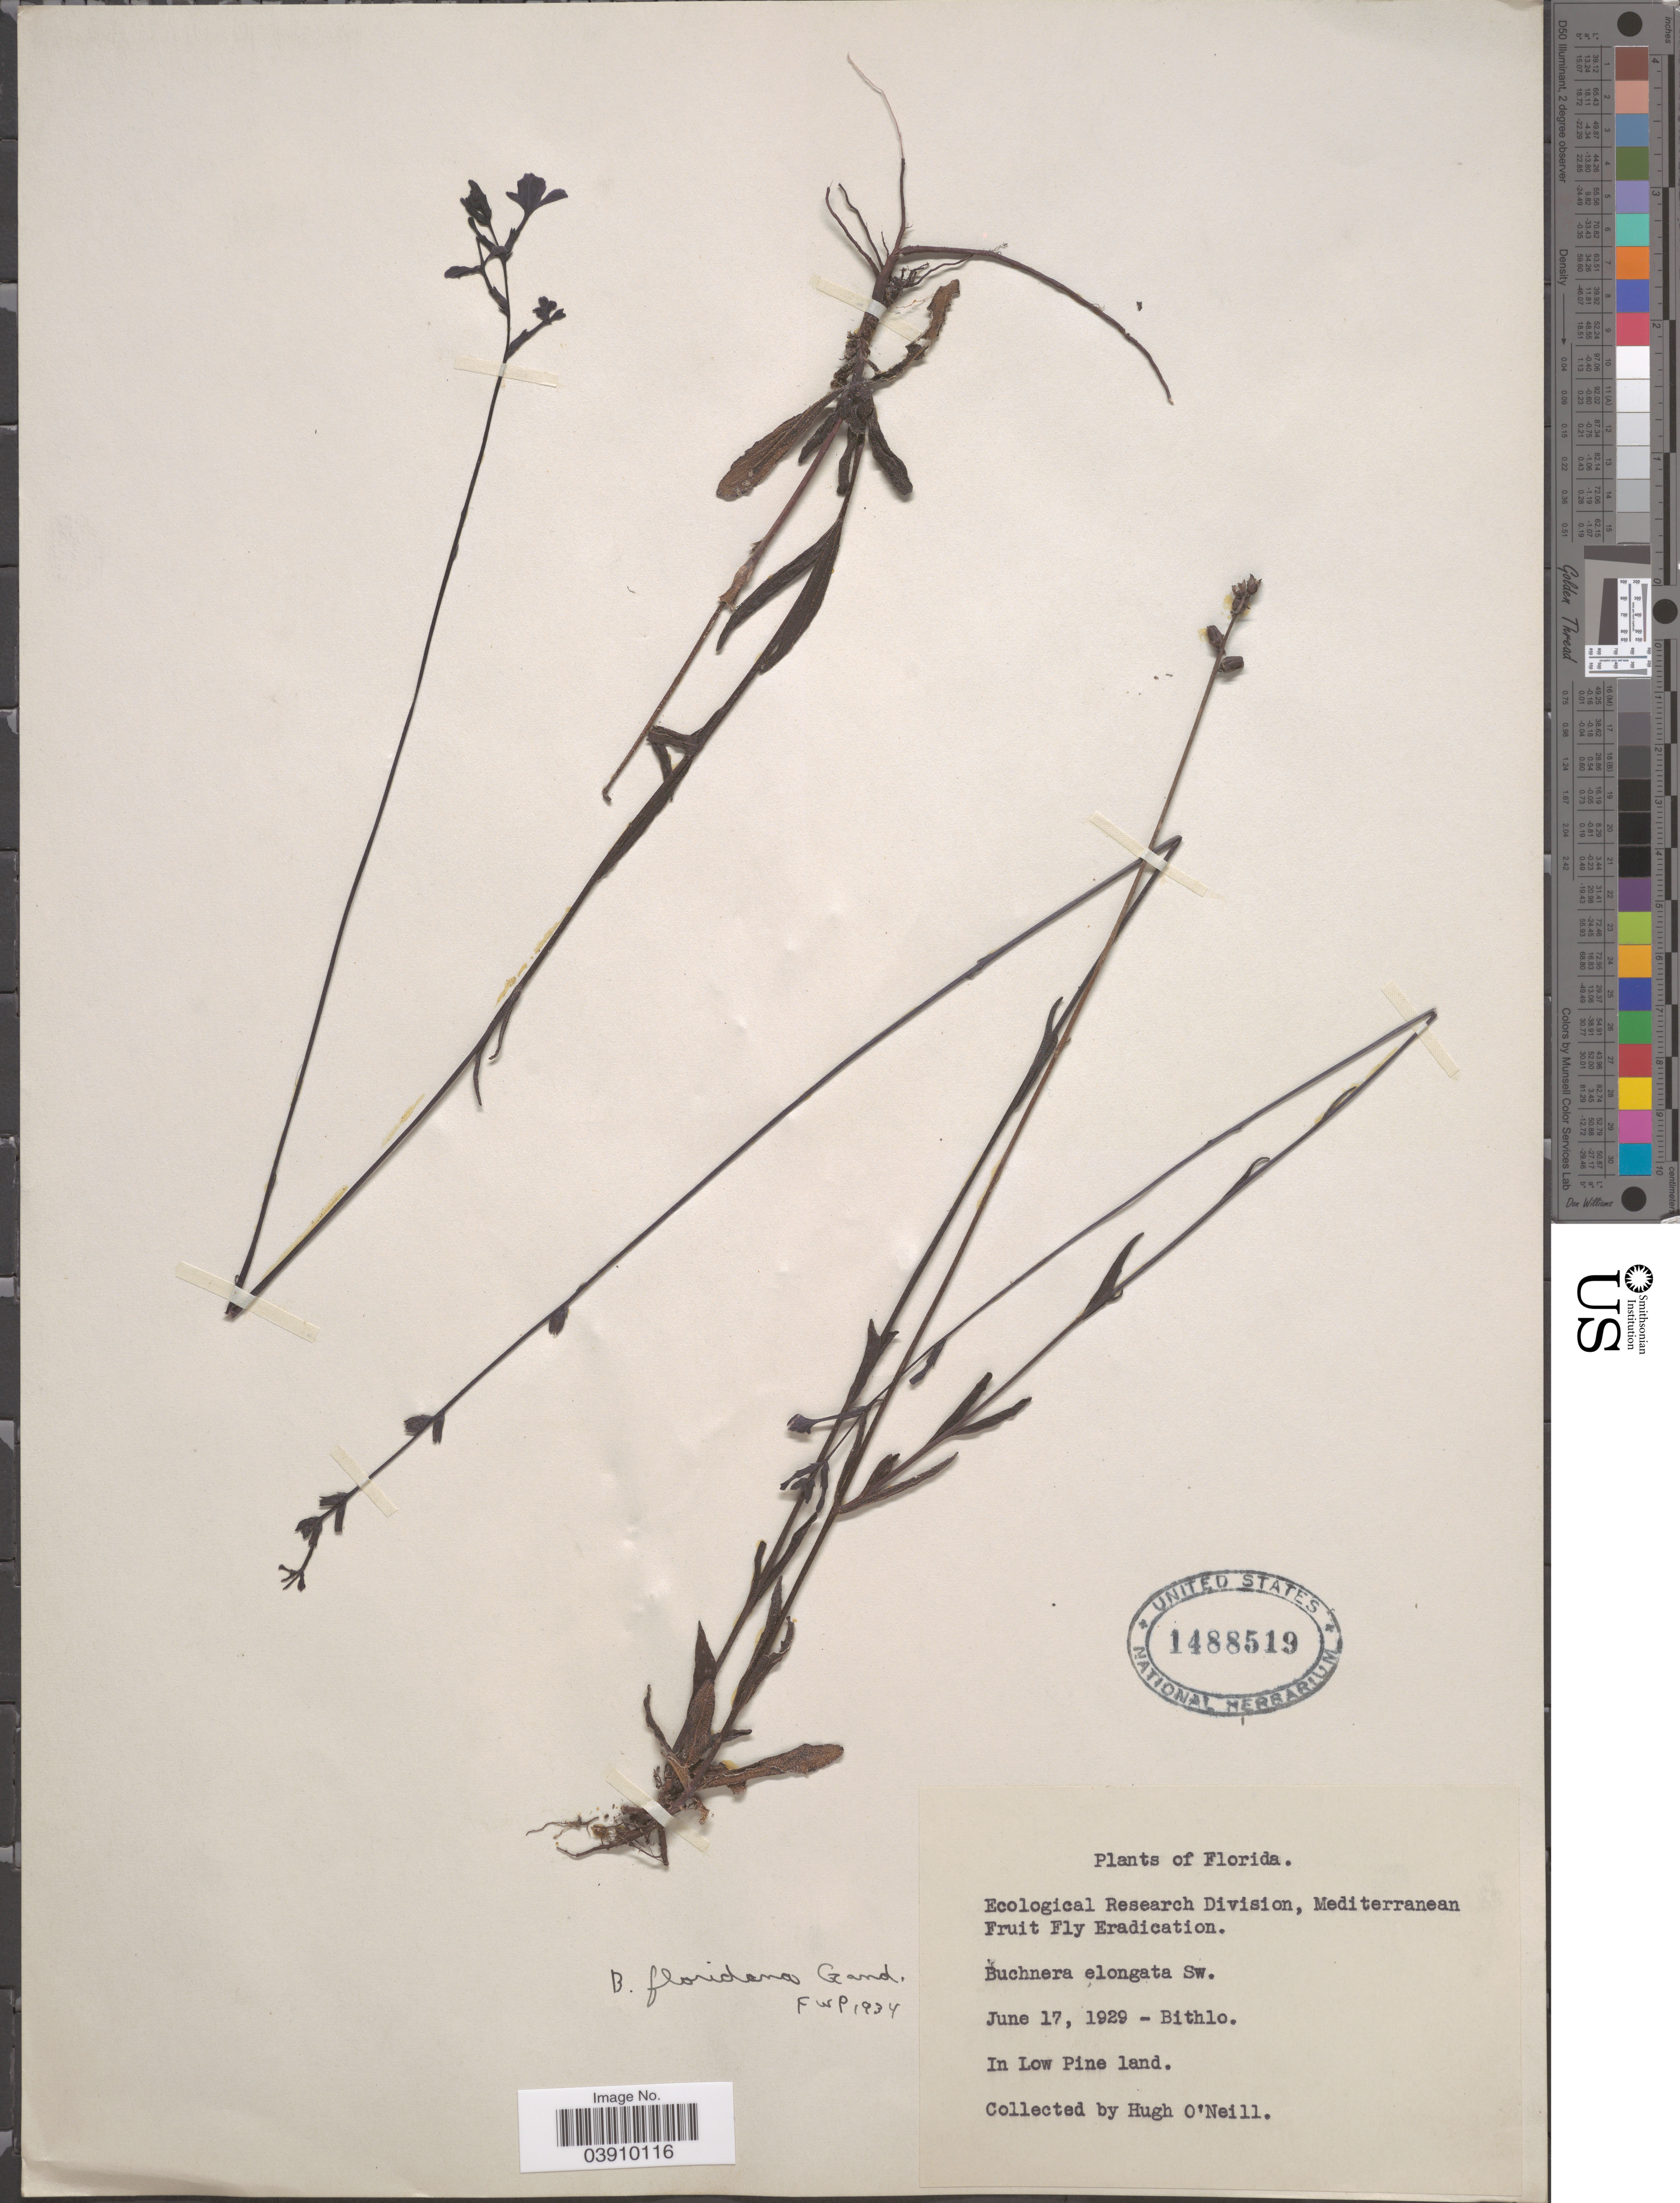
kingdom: Plantae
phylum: Tracheophyta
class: Magnoliopsida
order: Lamiales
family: Orobanchaceae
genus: Buchnera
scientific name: Buchnera floridana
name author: Gand.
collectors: H. O'Neill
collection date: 1929-06-17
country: United States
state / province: Florida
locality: Bithlo. In Low Pine land.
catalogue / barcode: US 1488519